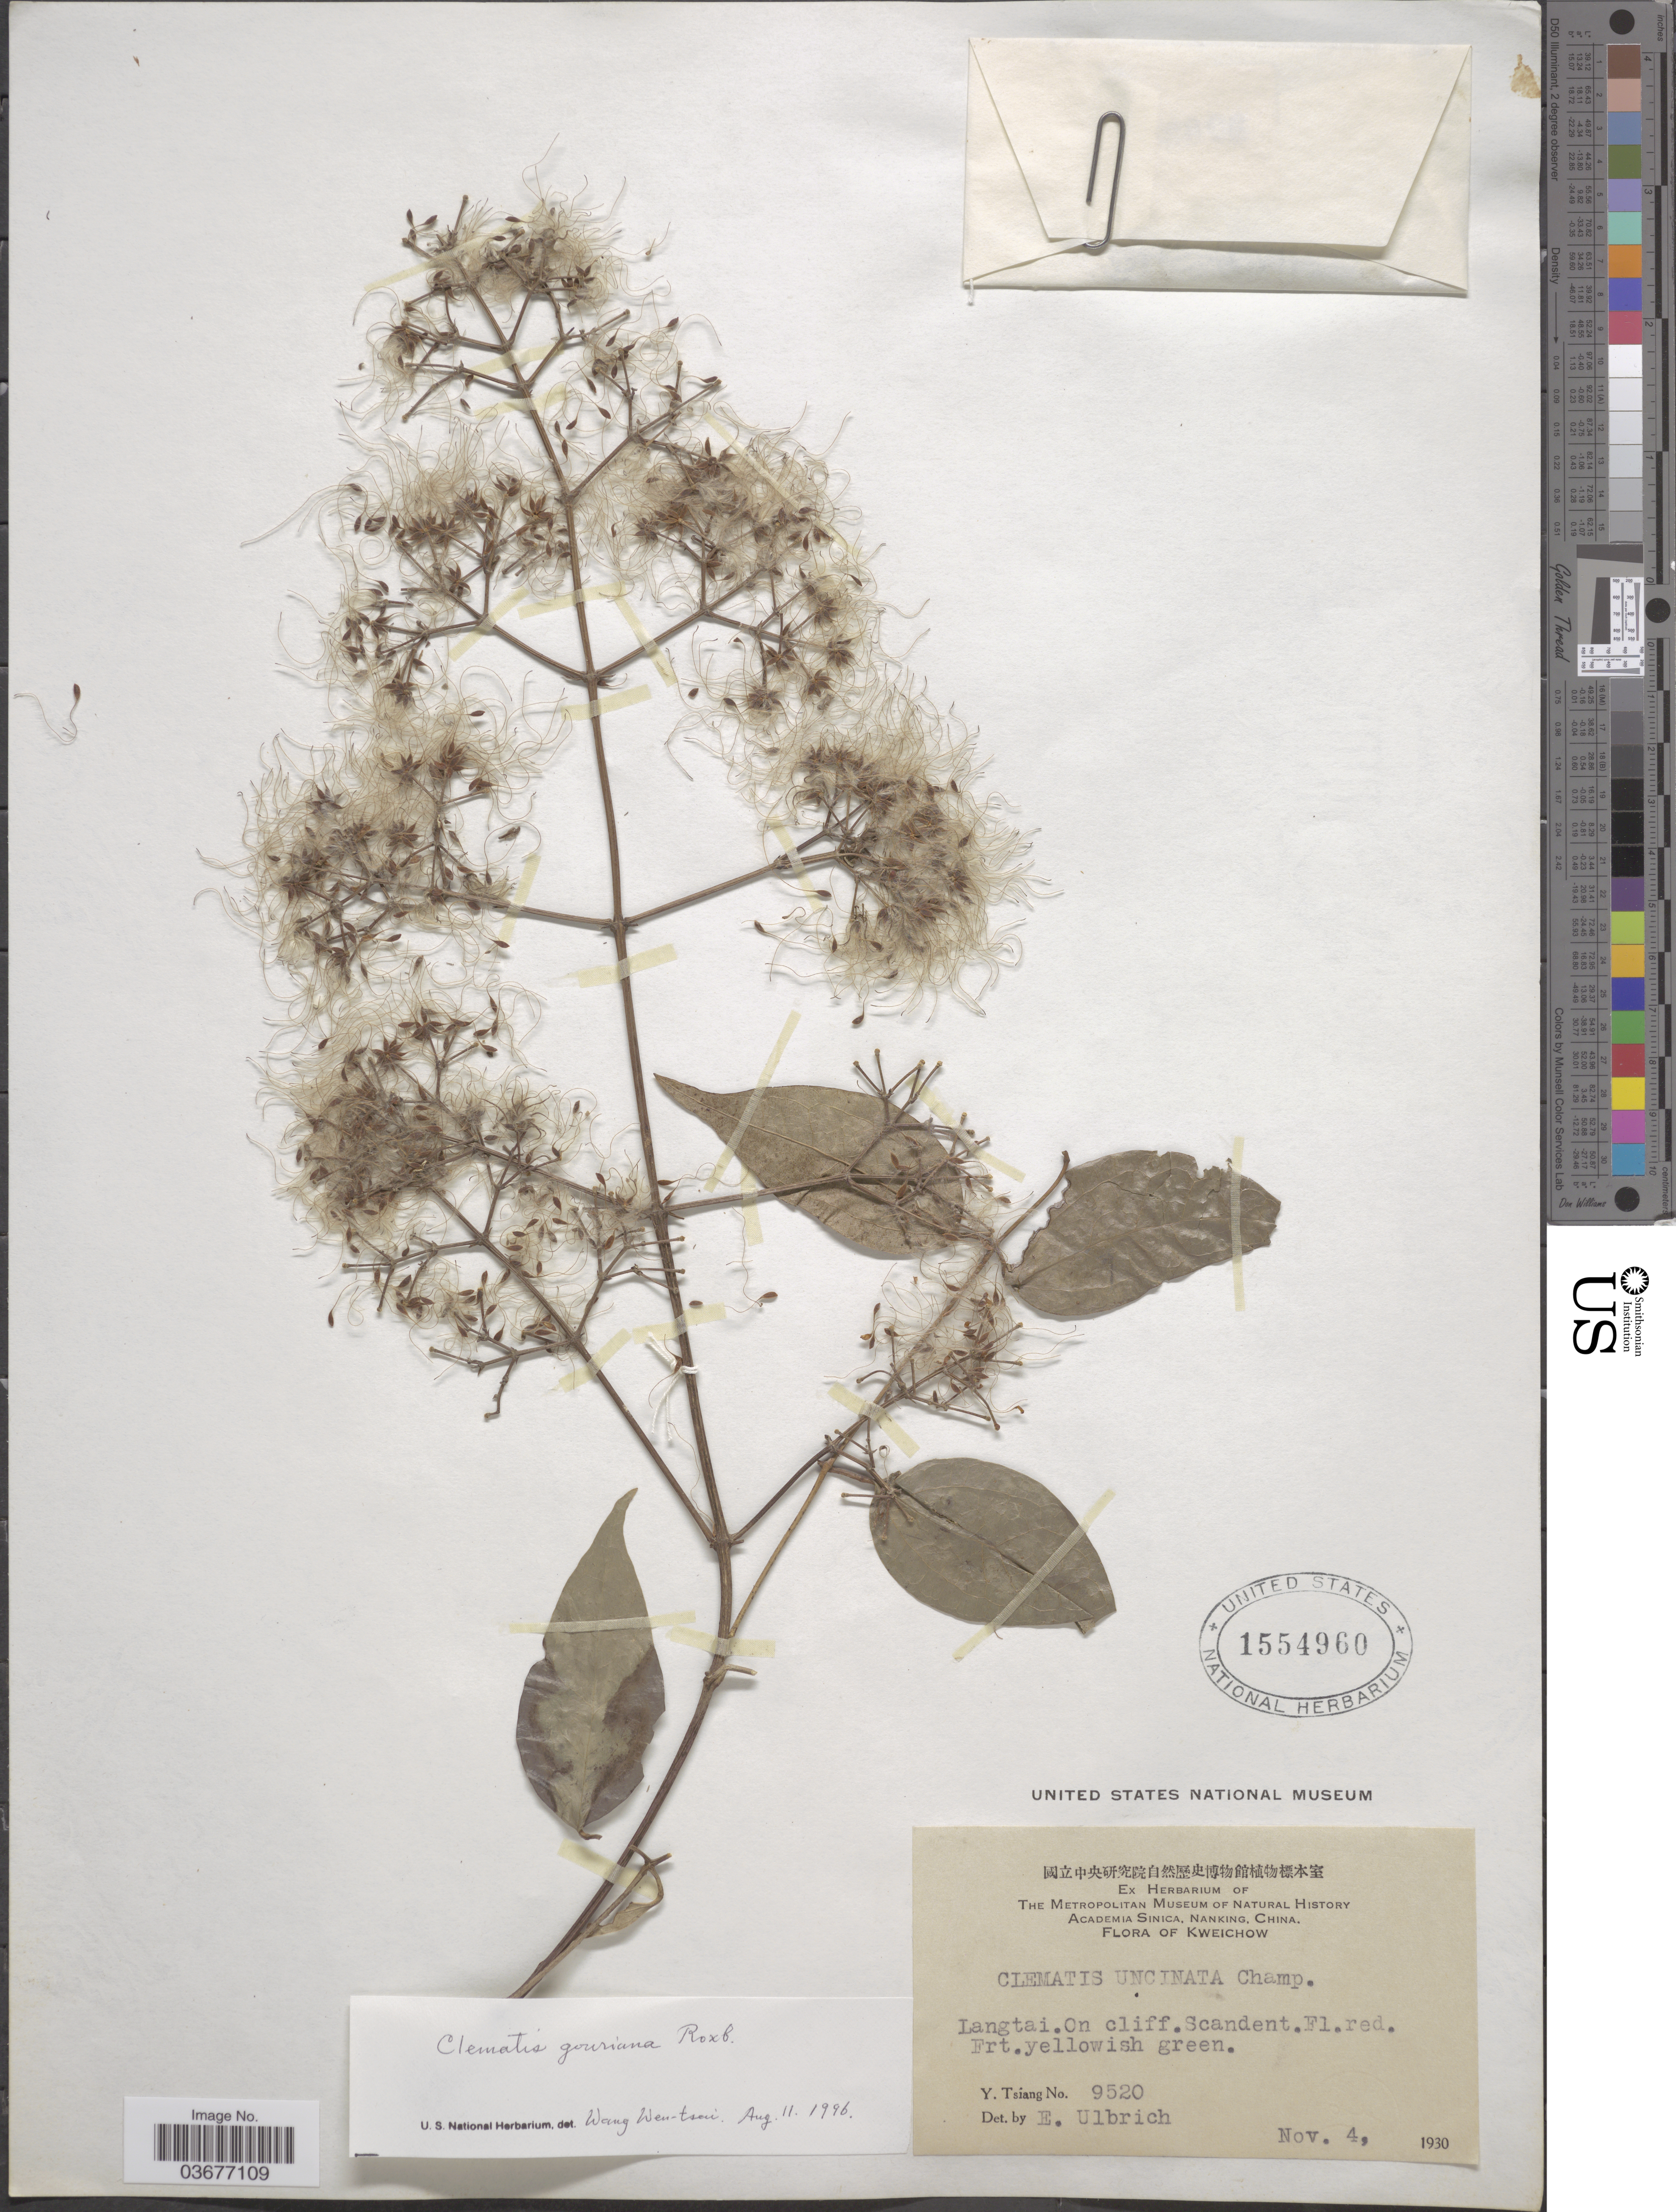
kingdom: Plantae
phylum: Tracheophyta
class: Magnoliopsida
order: Ranunculales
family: Ranunculaceae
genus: Clematis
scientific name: Clematis gouriana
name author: Roxb. ex DC.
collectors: Y. Tsiang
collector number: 9520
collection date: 1930-11-04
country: China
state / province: Guizhou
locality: Kweichow. Langtai.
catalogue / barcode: US 1554960